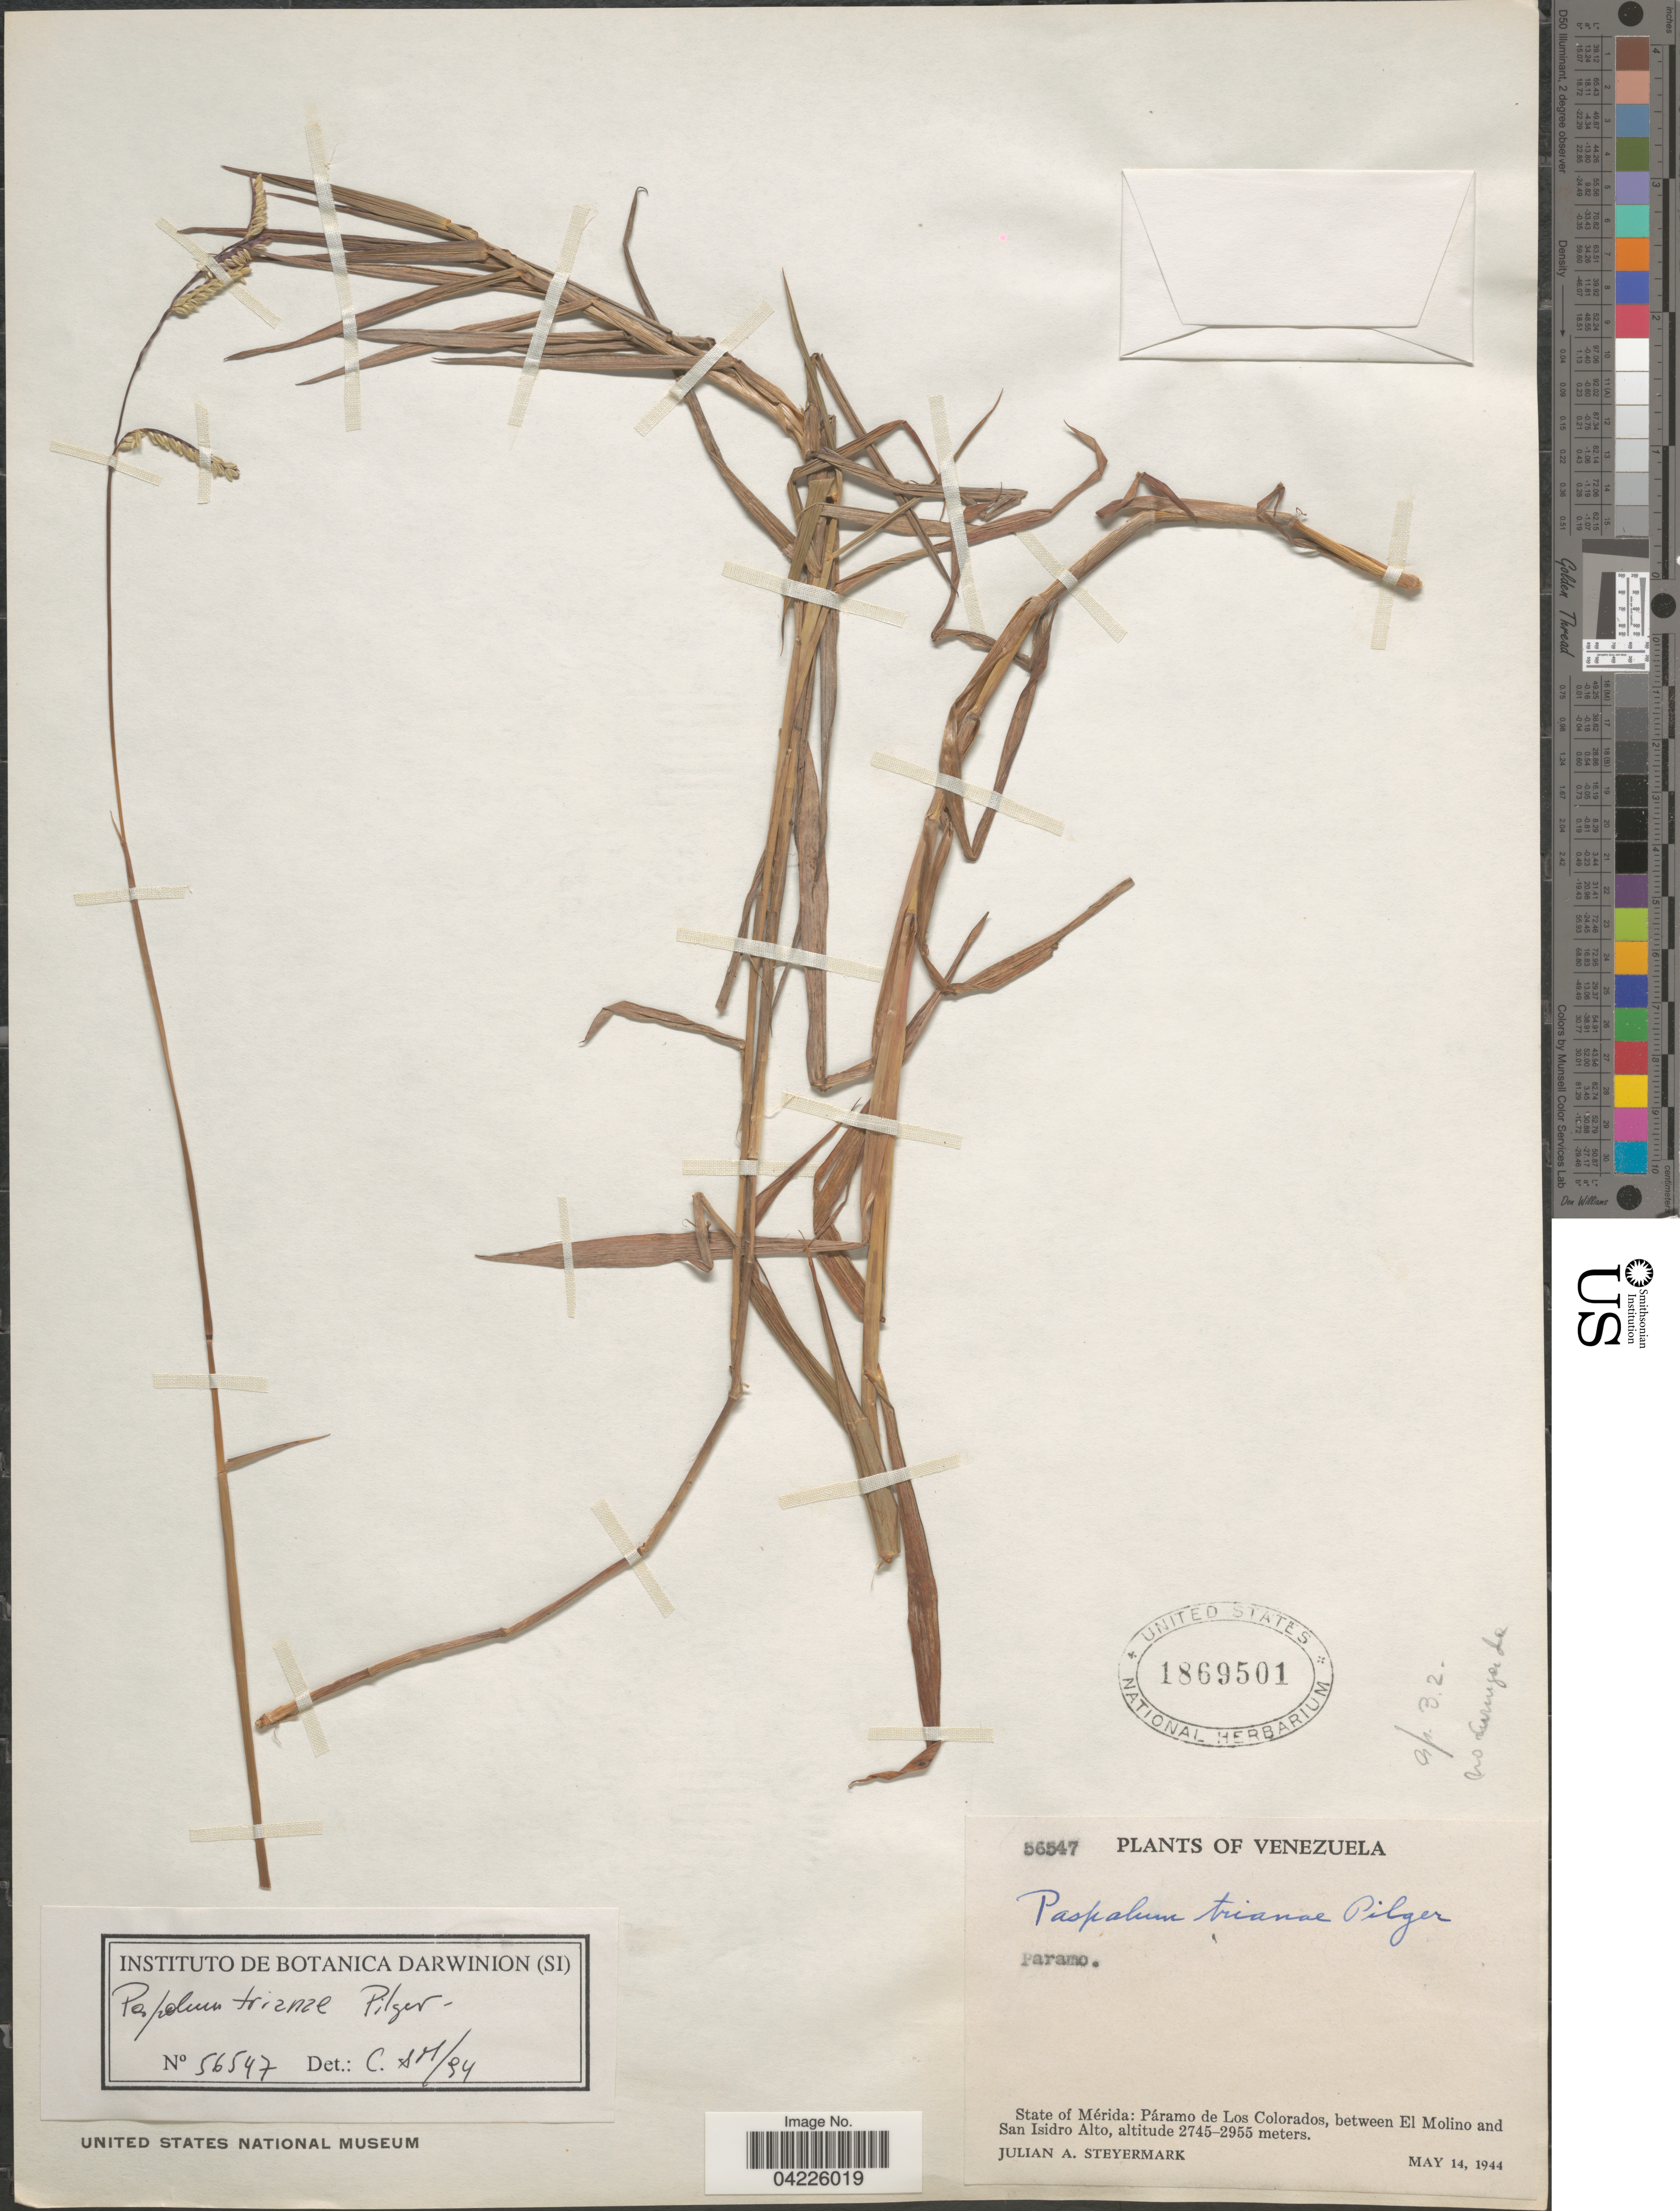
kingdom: Plantae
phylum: Tracheophyta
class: Liliopsida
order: Poales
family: Poaceae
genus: Paspalum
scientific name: Paspalum trianae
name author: Pilg.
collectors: J. Steyermark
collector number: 56547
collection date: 1944-05-14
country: Venezuela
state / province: Merida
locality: State of Mérida: Páramo de Los Colorados, between El Molino and San Isidro Alto.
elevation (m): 2745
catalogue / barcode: US 1869501